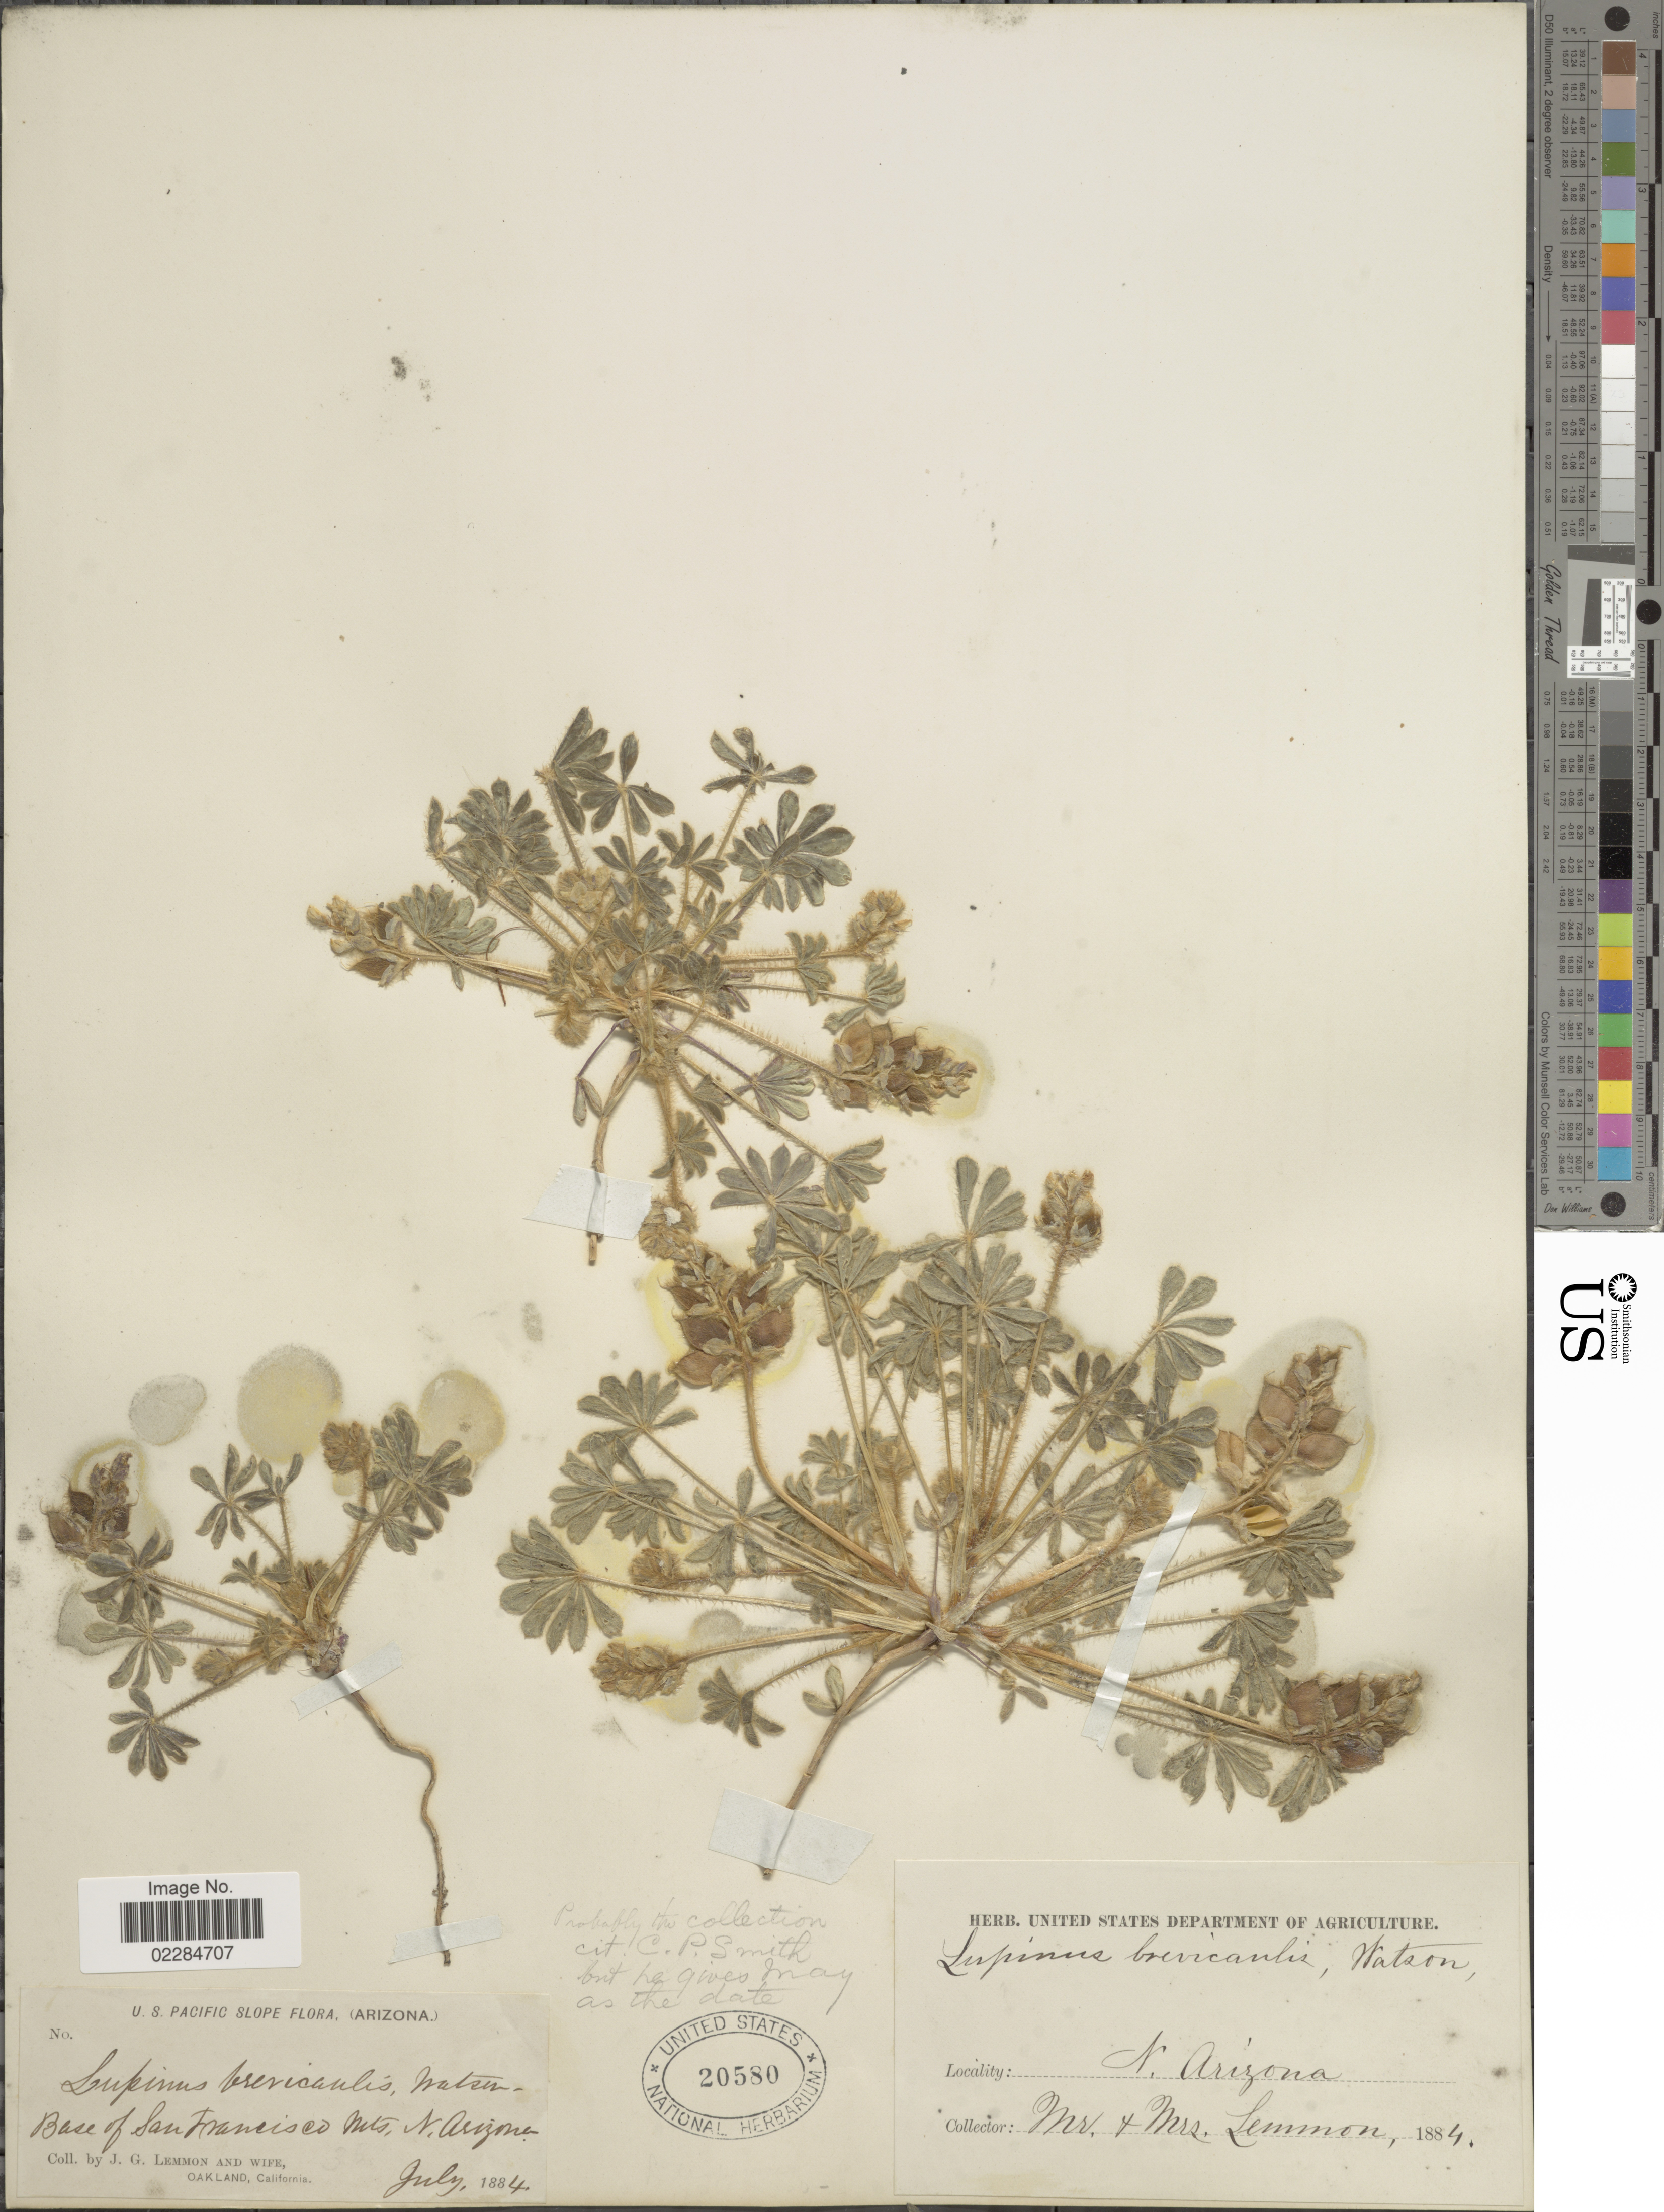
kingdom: Plantae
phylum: Tracheophyta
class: Magnoliopsida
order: Fabales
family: Fabaceae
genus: Lupinus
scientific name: Lupinus brevicaulis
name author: S. Watson in C. King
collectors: J. Lemmon & Mrs. J. G. Lemmon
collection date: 1884-07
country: United States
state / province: Arizona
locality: N. Arizona. Base of San Francisco. Mts.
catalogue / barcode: US 20580